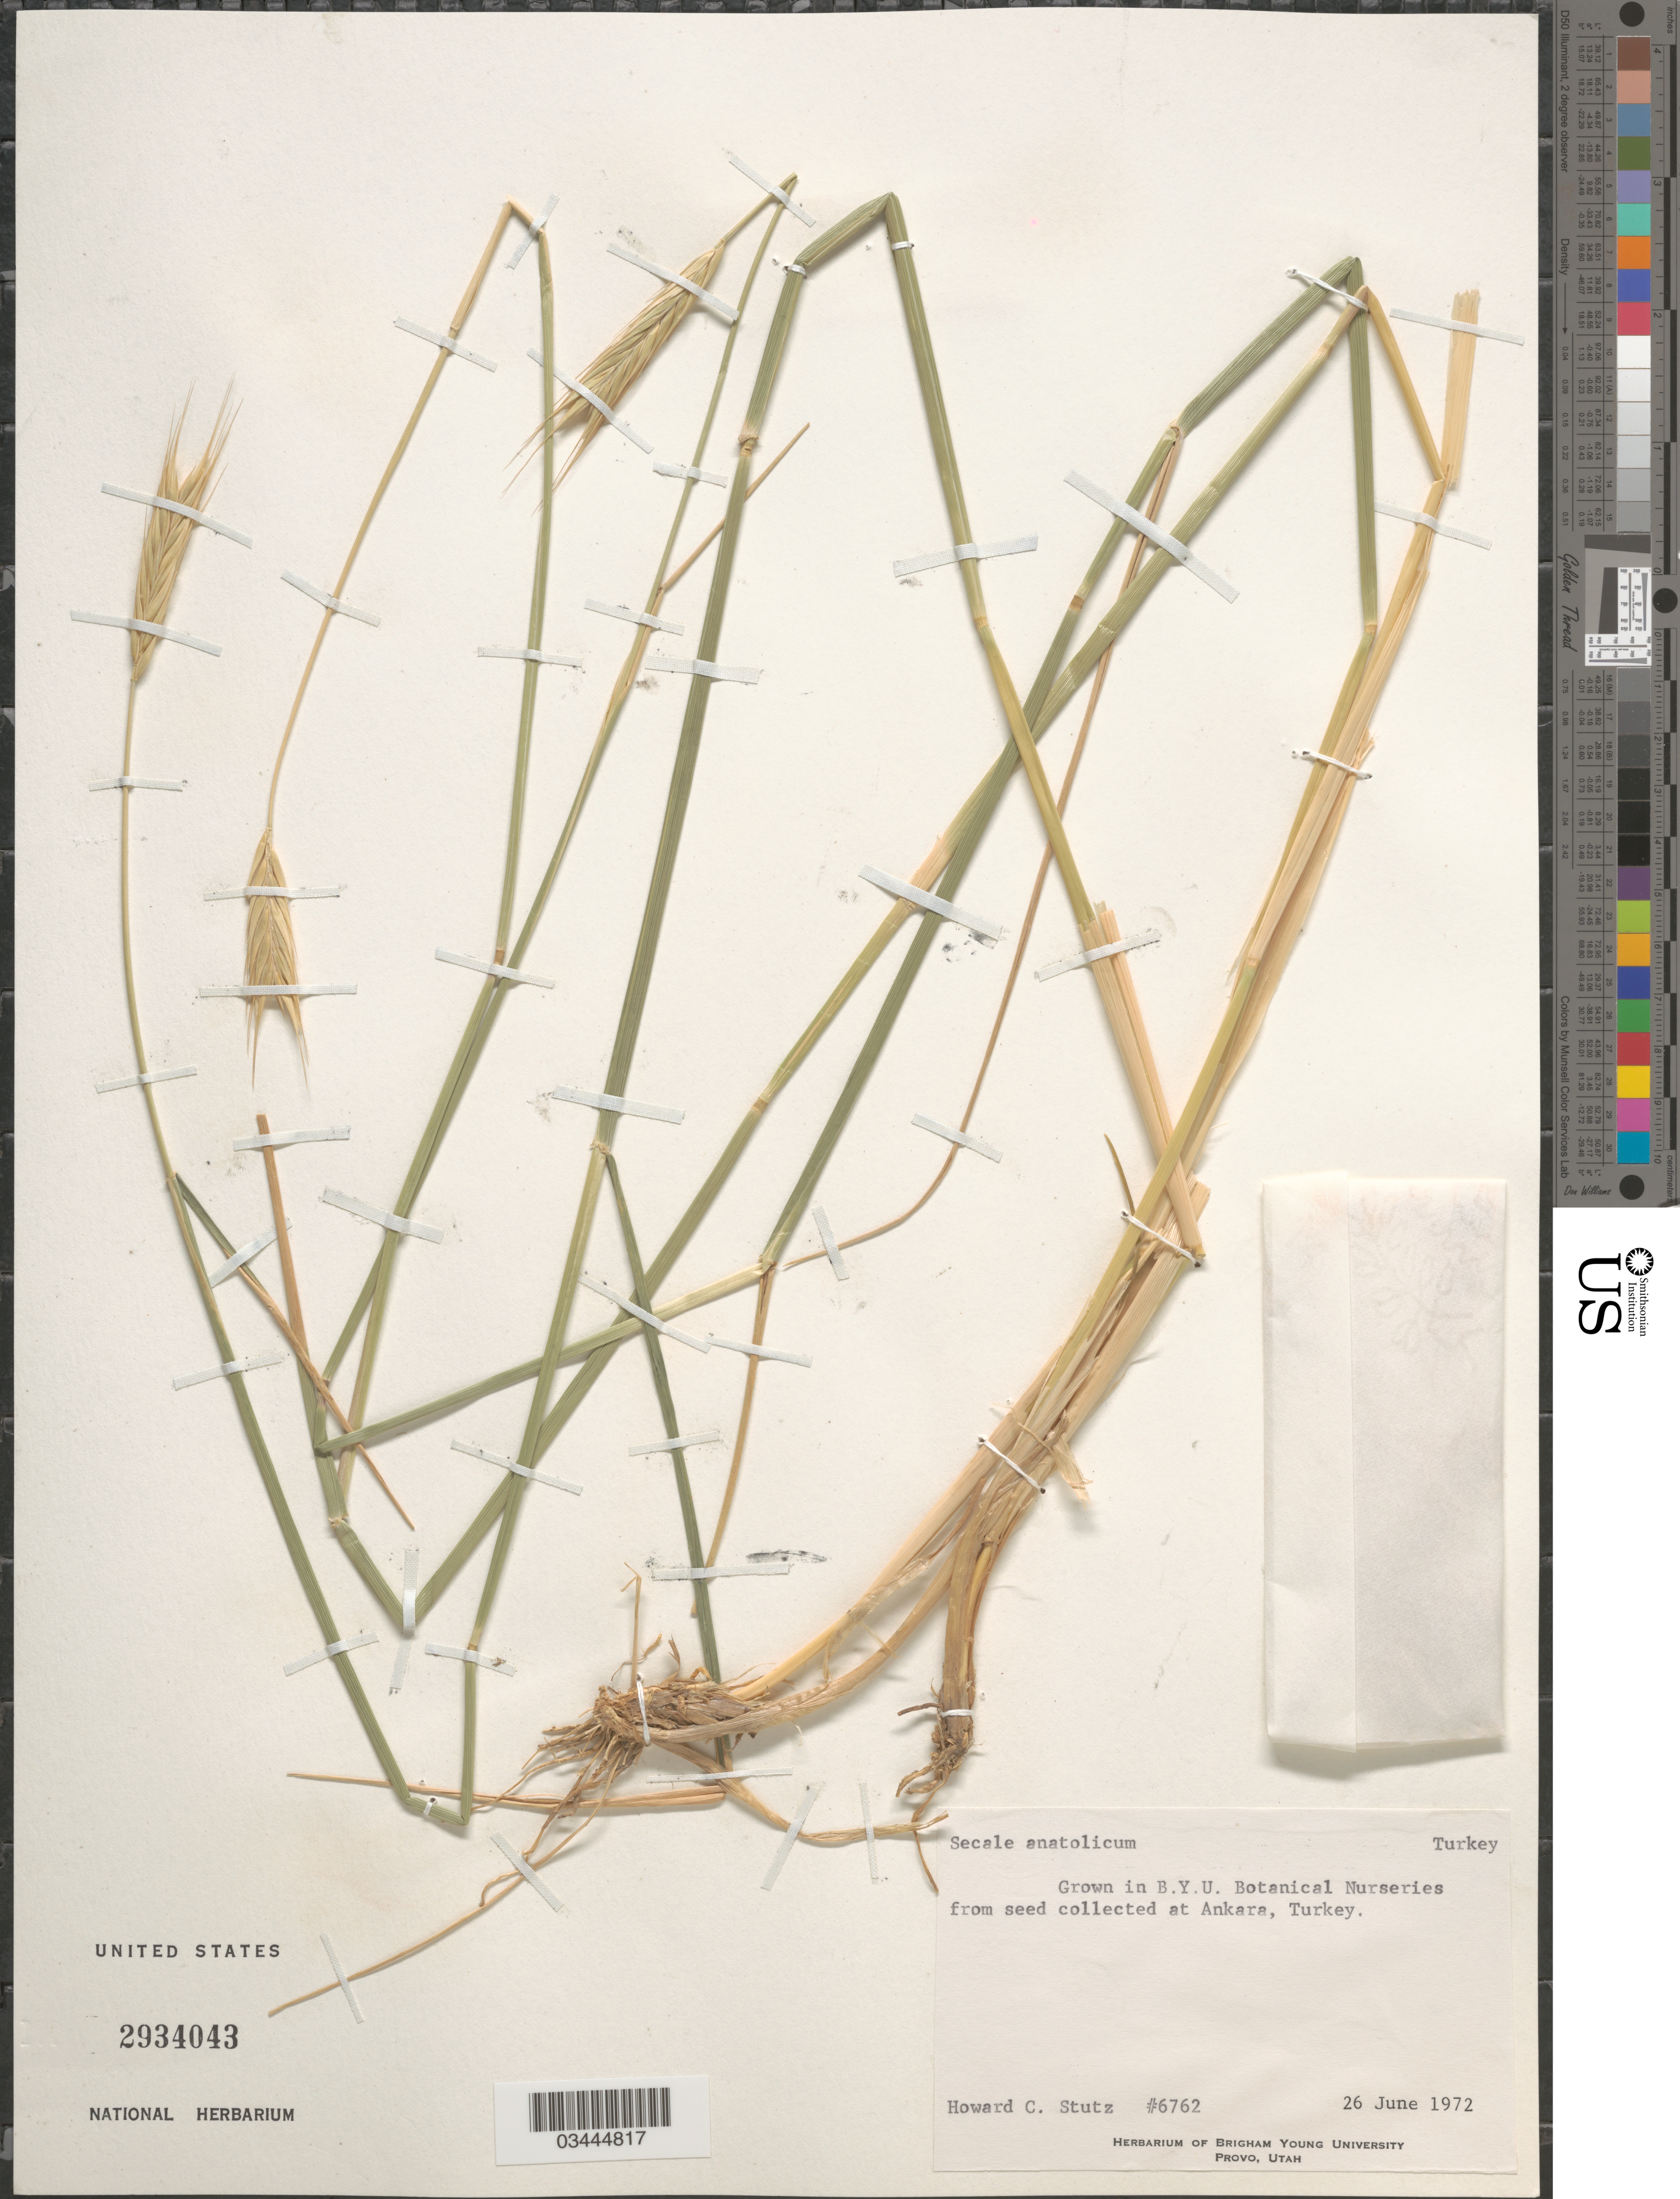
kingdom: Plantae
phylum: Tracheophyta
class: Liliopsida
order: Poales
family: Poaceae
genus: Secale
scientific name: Secale anatolicum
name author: Boiss.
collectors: H. Stutz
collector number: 6762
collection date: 1972-06-26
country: United States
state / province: Utah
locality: In B.Y.U. Botanical Nurseries.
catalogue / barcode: US 2934043